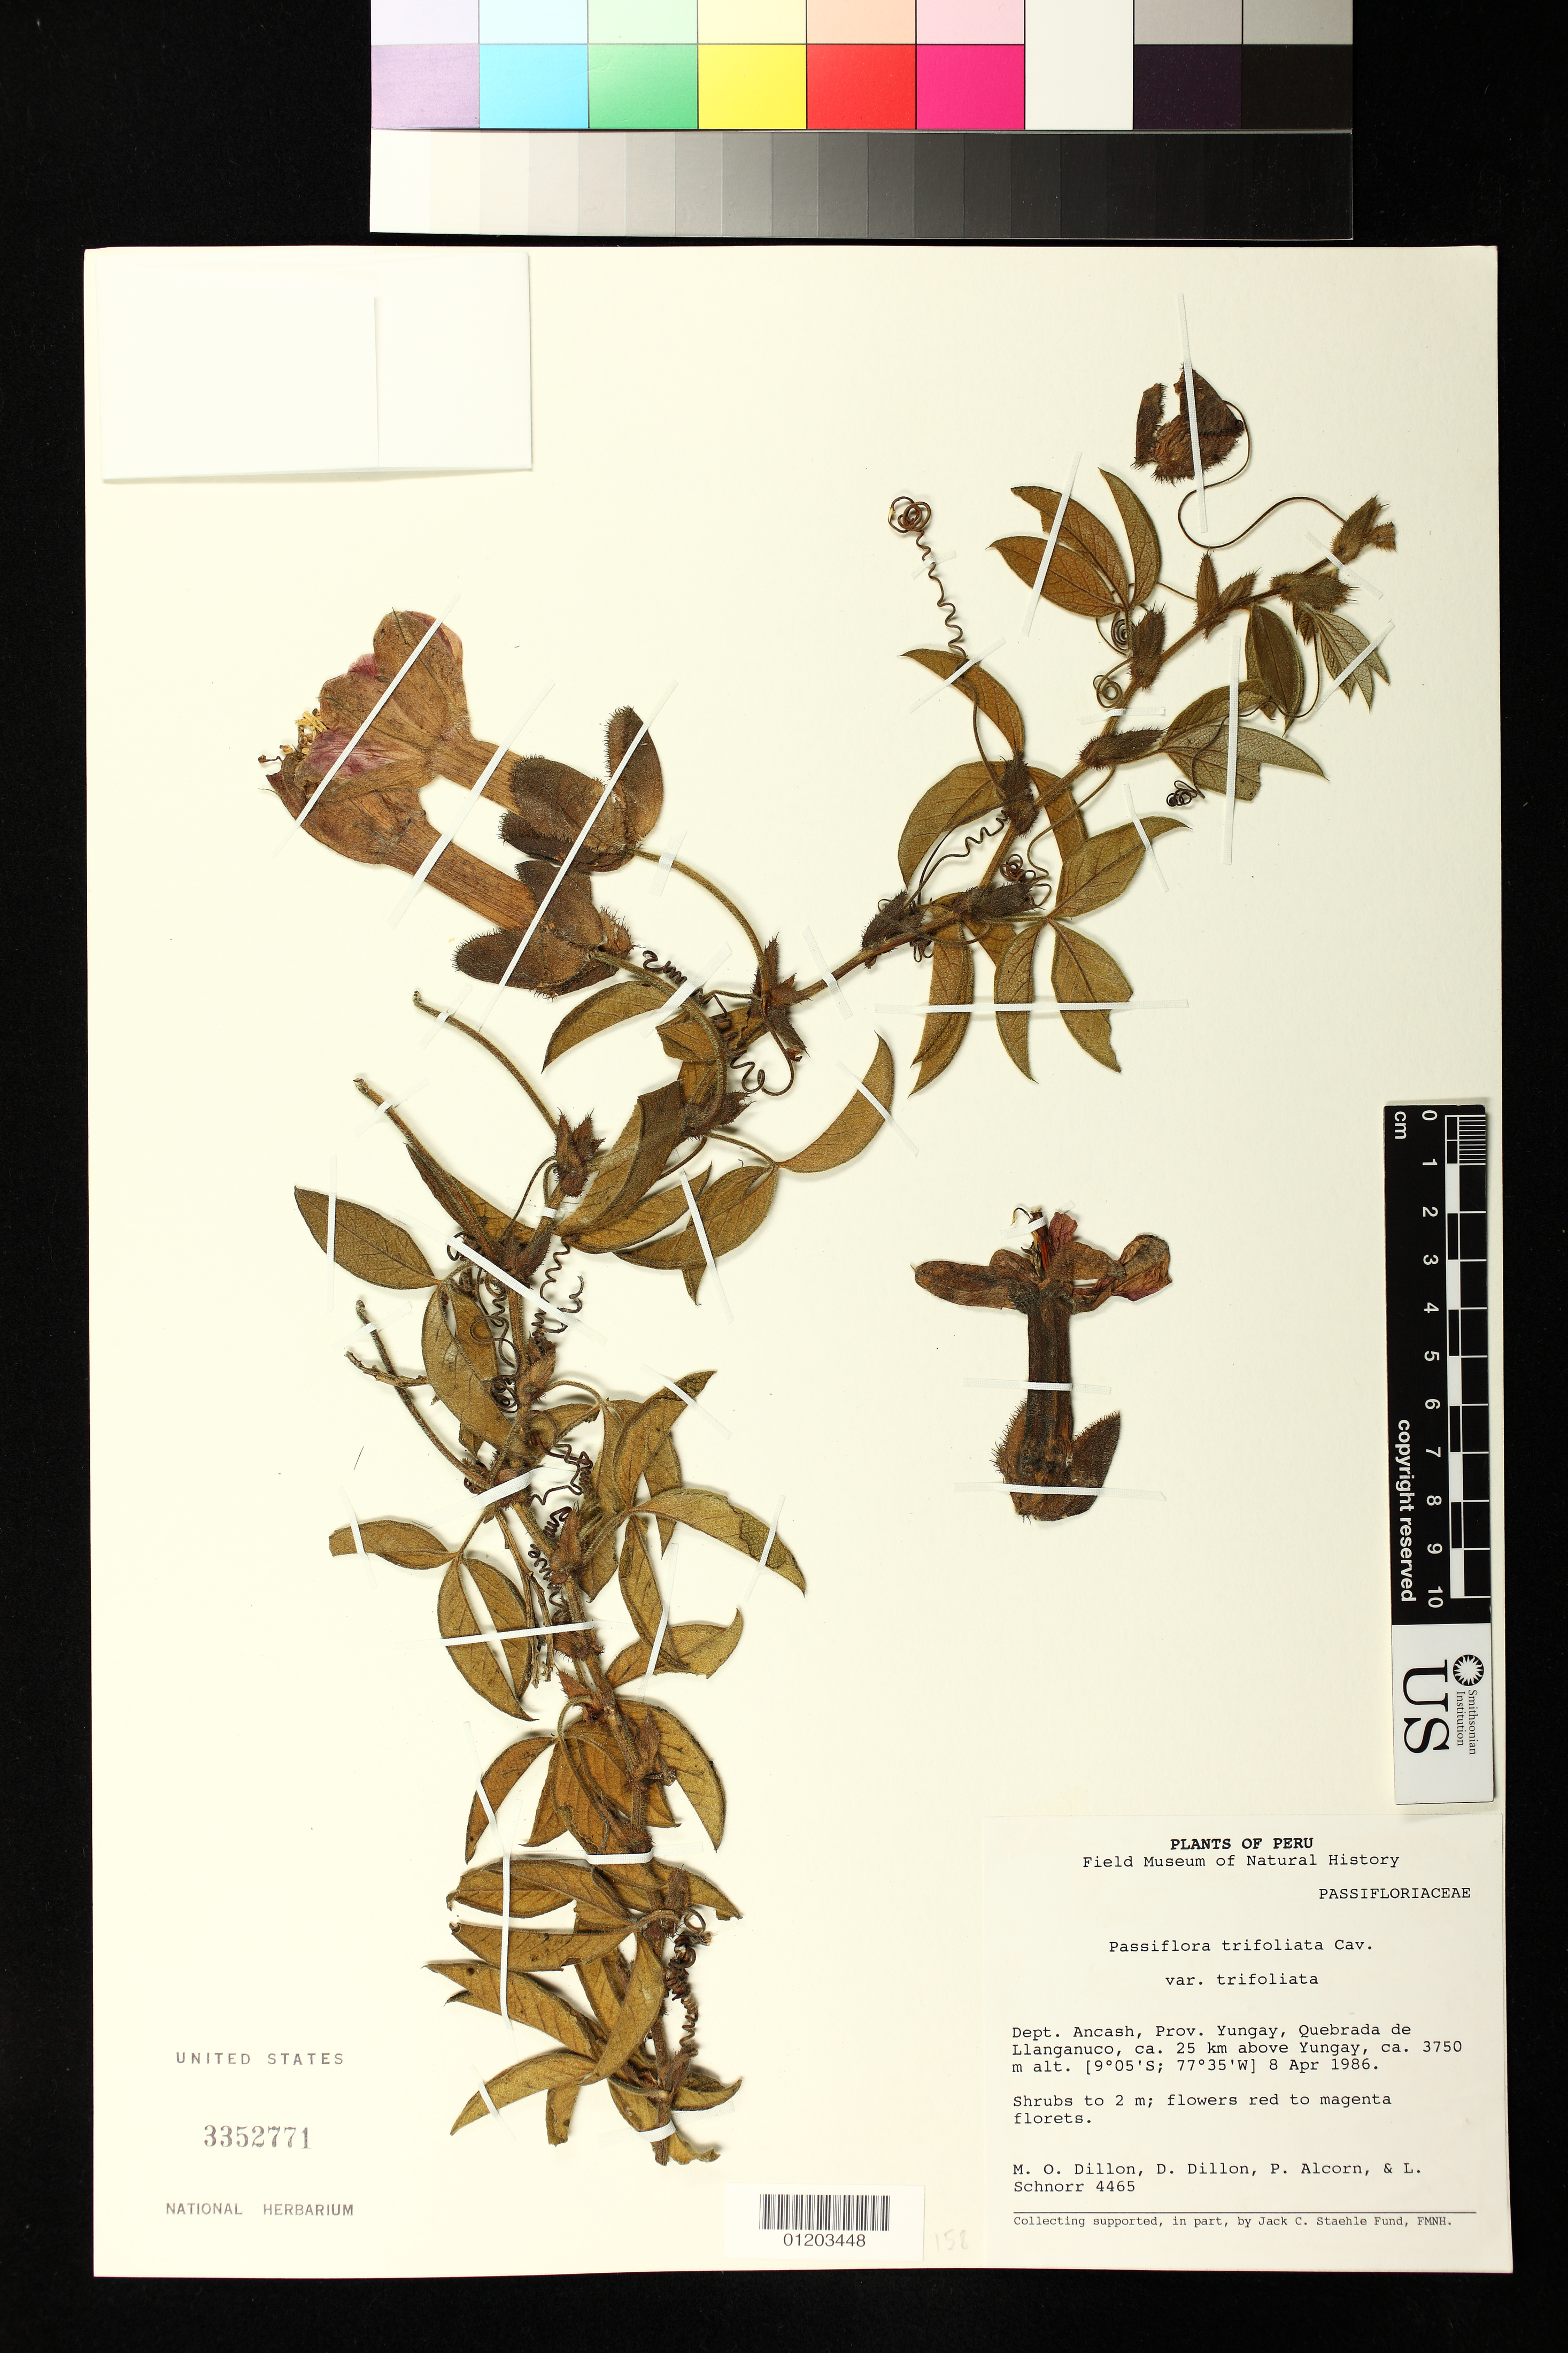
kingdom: Plantae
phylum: Tracheophyta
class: Magnoliopsida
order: Malpighiales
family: Passifloraceae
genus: Passiflora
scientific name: Passiflora trifoliata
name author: Cav.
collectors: M. O. Dillon, D. Dillon, P. Alcorn & L. Schnorr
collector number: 4465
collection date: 1986-04-08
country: Peru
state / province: Ancash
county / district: Yungay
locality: Quebrada de Llanganuco, ca. 25 km above Yungay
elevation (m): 3750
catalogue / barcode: US 3352771